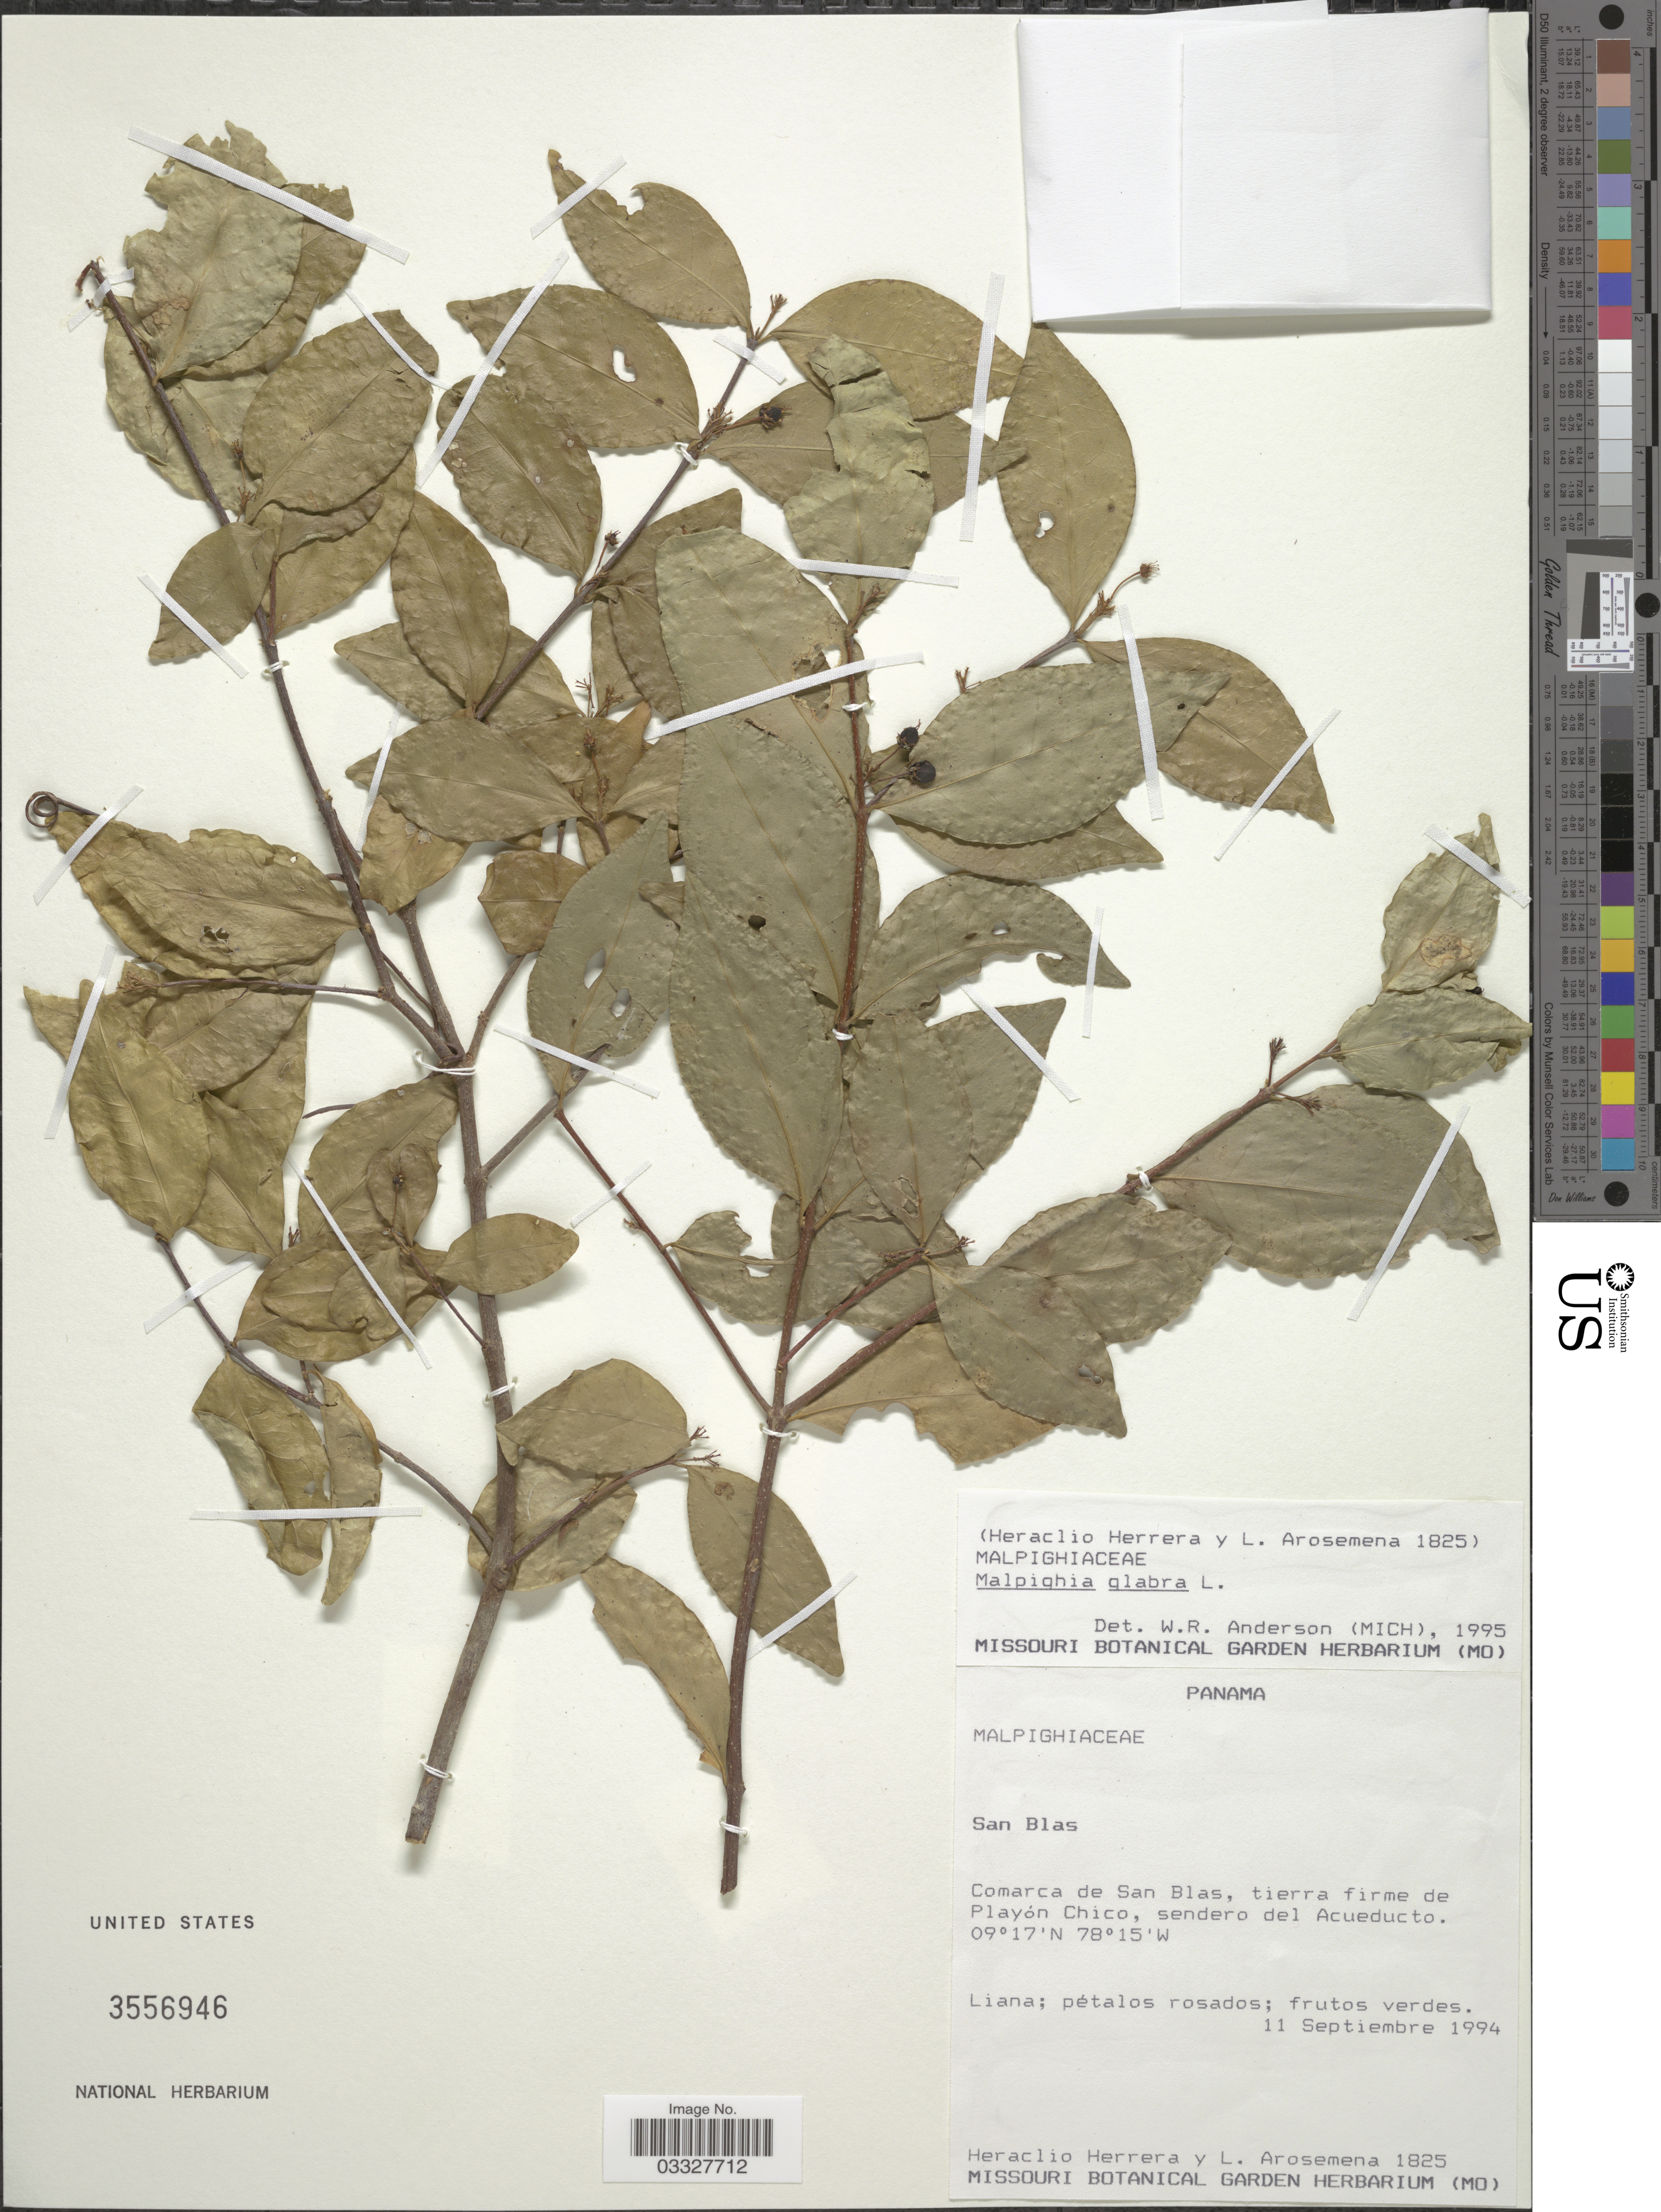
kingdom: Plantae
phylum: Tracheophyta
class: Magnoliopsida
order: Malpighiales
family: Malpighiaceae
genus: Malpighia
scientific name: Malpighia glabra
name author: L.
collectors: H. Herrera & L. Arosemena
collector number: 1825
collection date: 1994-09-11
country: Panama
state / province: Kuna Yala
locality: San Blas. Comarca de San Blas, tierra firme de Playón Chico, sendero del Acueducto.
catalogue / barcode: US 3556946